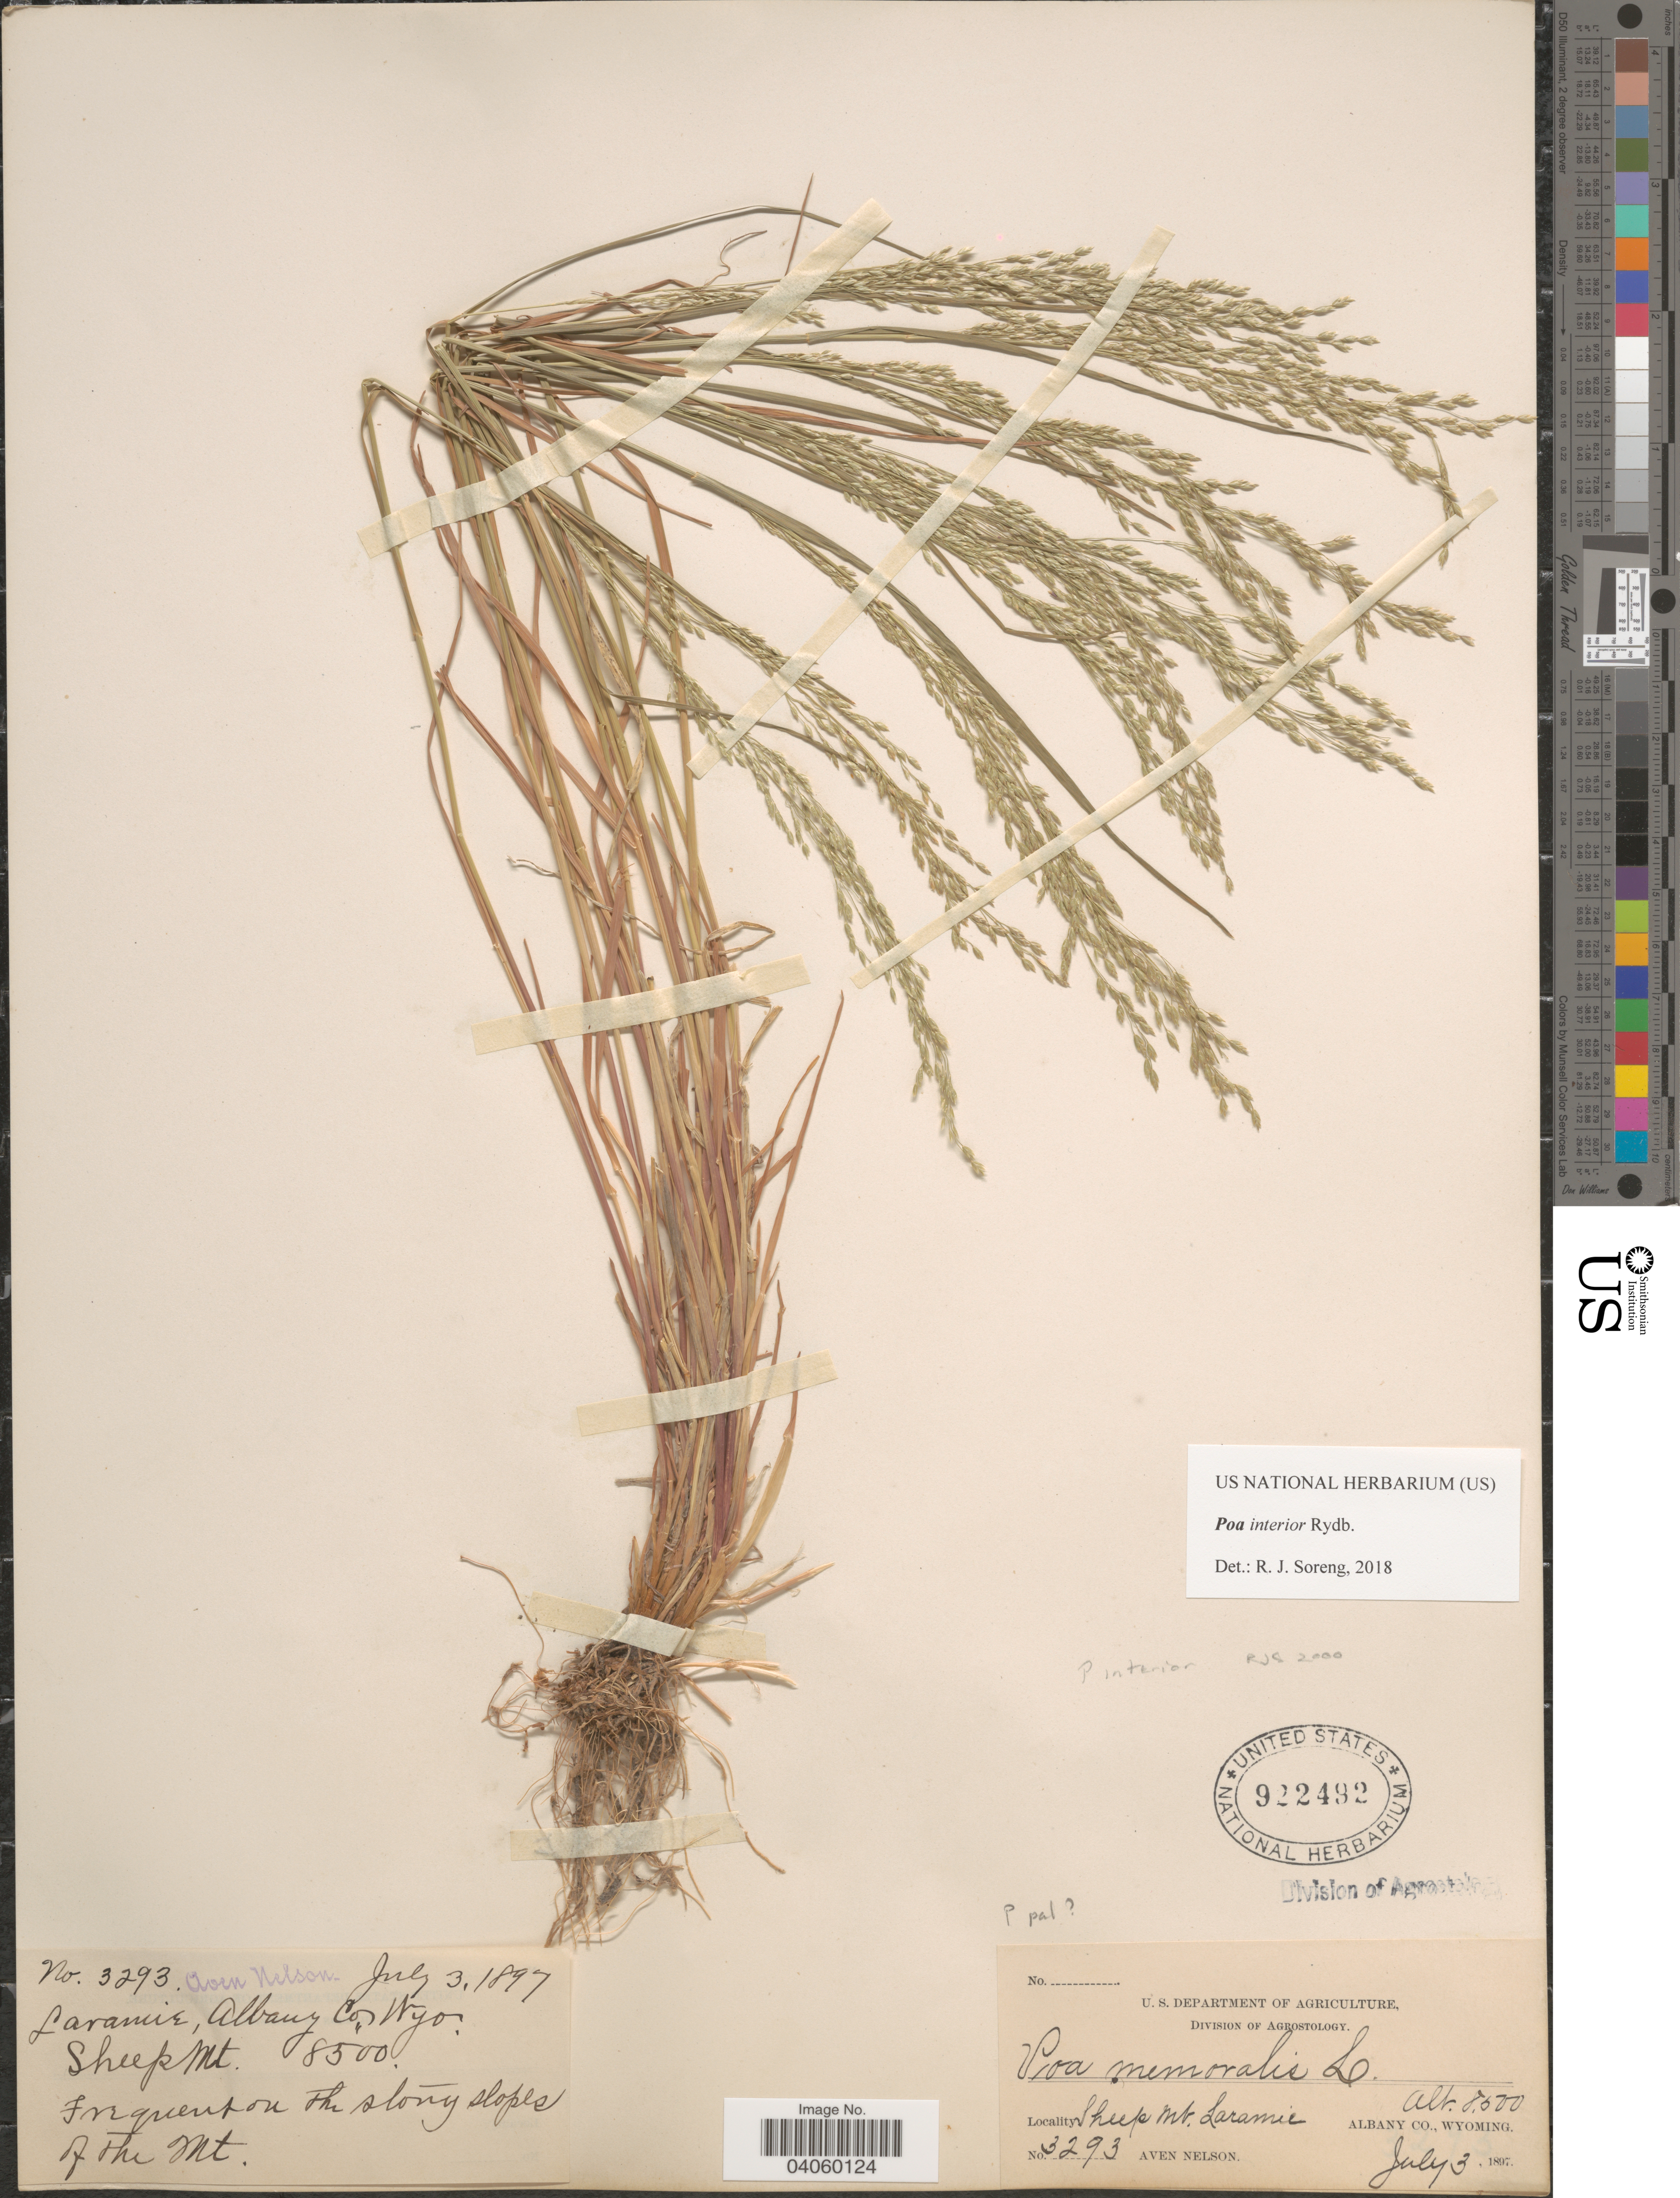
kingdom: Plantae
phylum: Tracheophyta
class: Liliopsida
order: Poales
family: Poaceae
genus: Poa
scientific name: Poa interior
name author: Rydb.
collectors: A. Nelson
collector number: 3293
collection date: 1897-07-03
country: United States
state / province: Wyoming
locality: Laramie, Albany Co. Sheep Mt. Frequent on the stony slopes of the Mt.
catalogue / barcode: US 922492